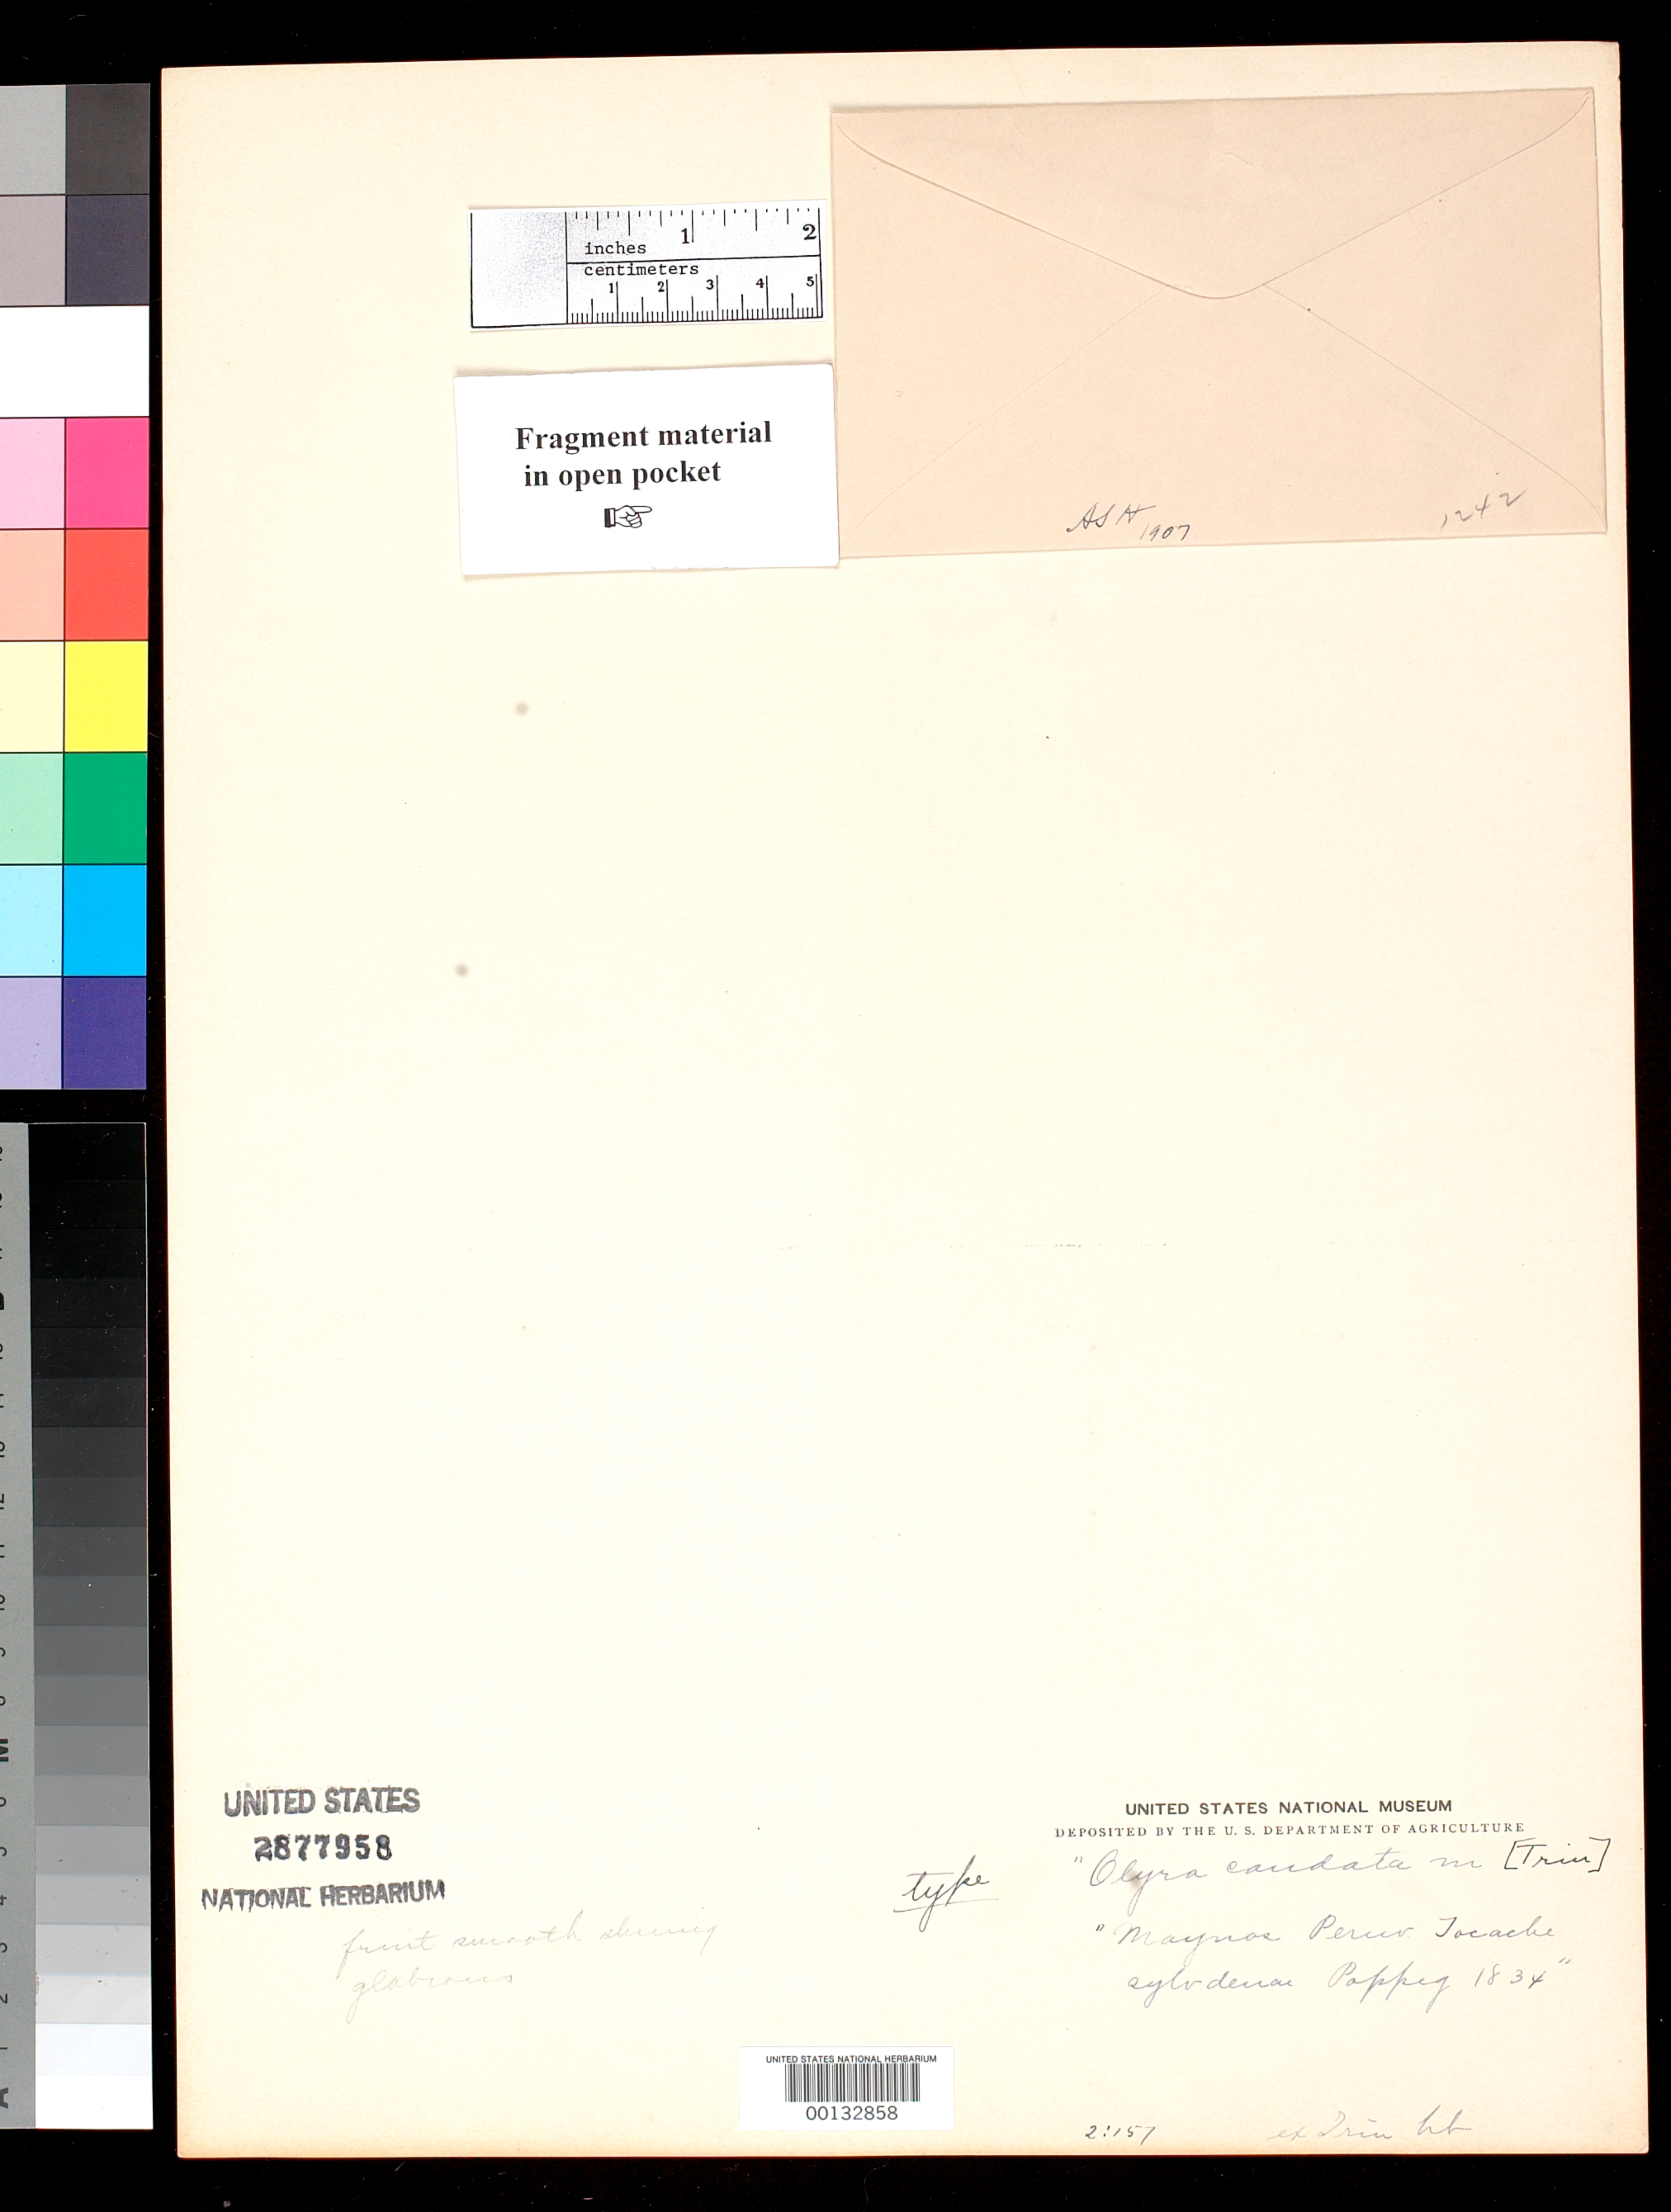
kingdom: Plantae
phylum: Tracheophyta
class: Liliopsida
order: Poales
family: Poaceae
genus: Olyra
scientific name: Olyra caudata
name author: Trin.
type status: Type Fragment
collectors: E. F. Poeppig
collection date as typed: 1834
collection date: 1834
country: Peru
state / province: San Martín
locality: Tocache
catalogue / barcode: US 2877958